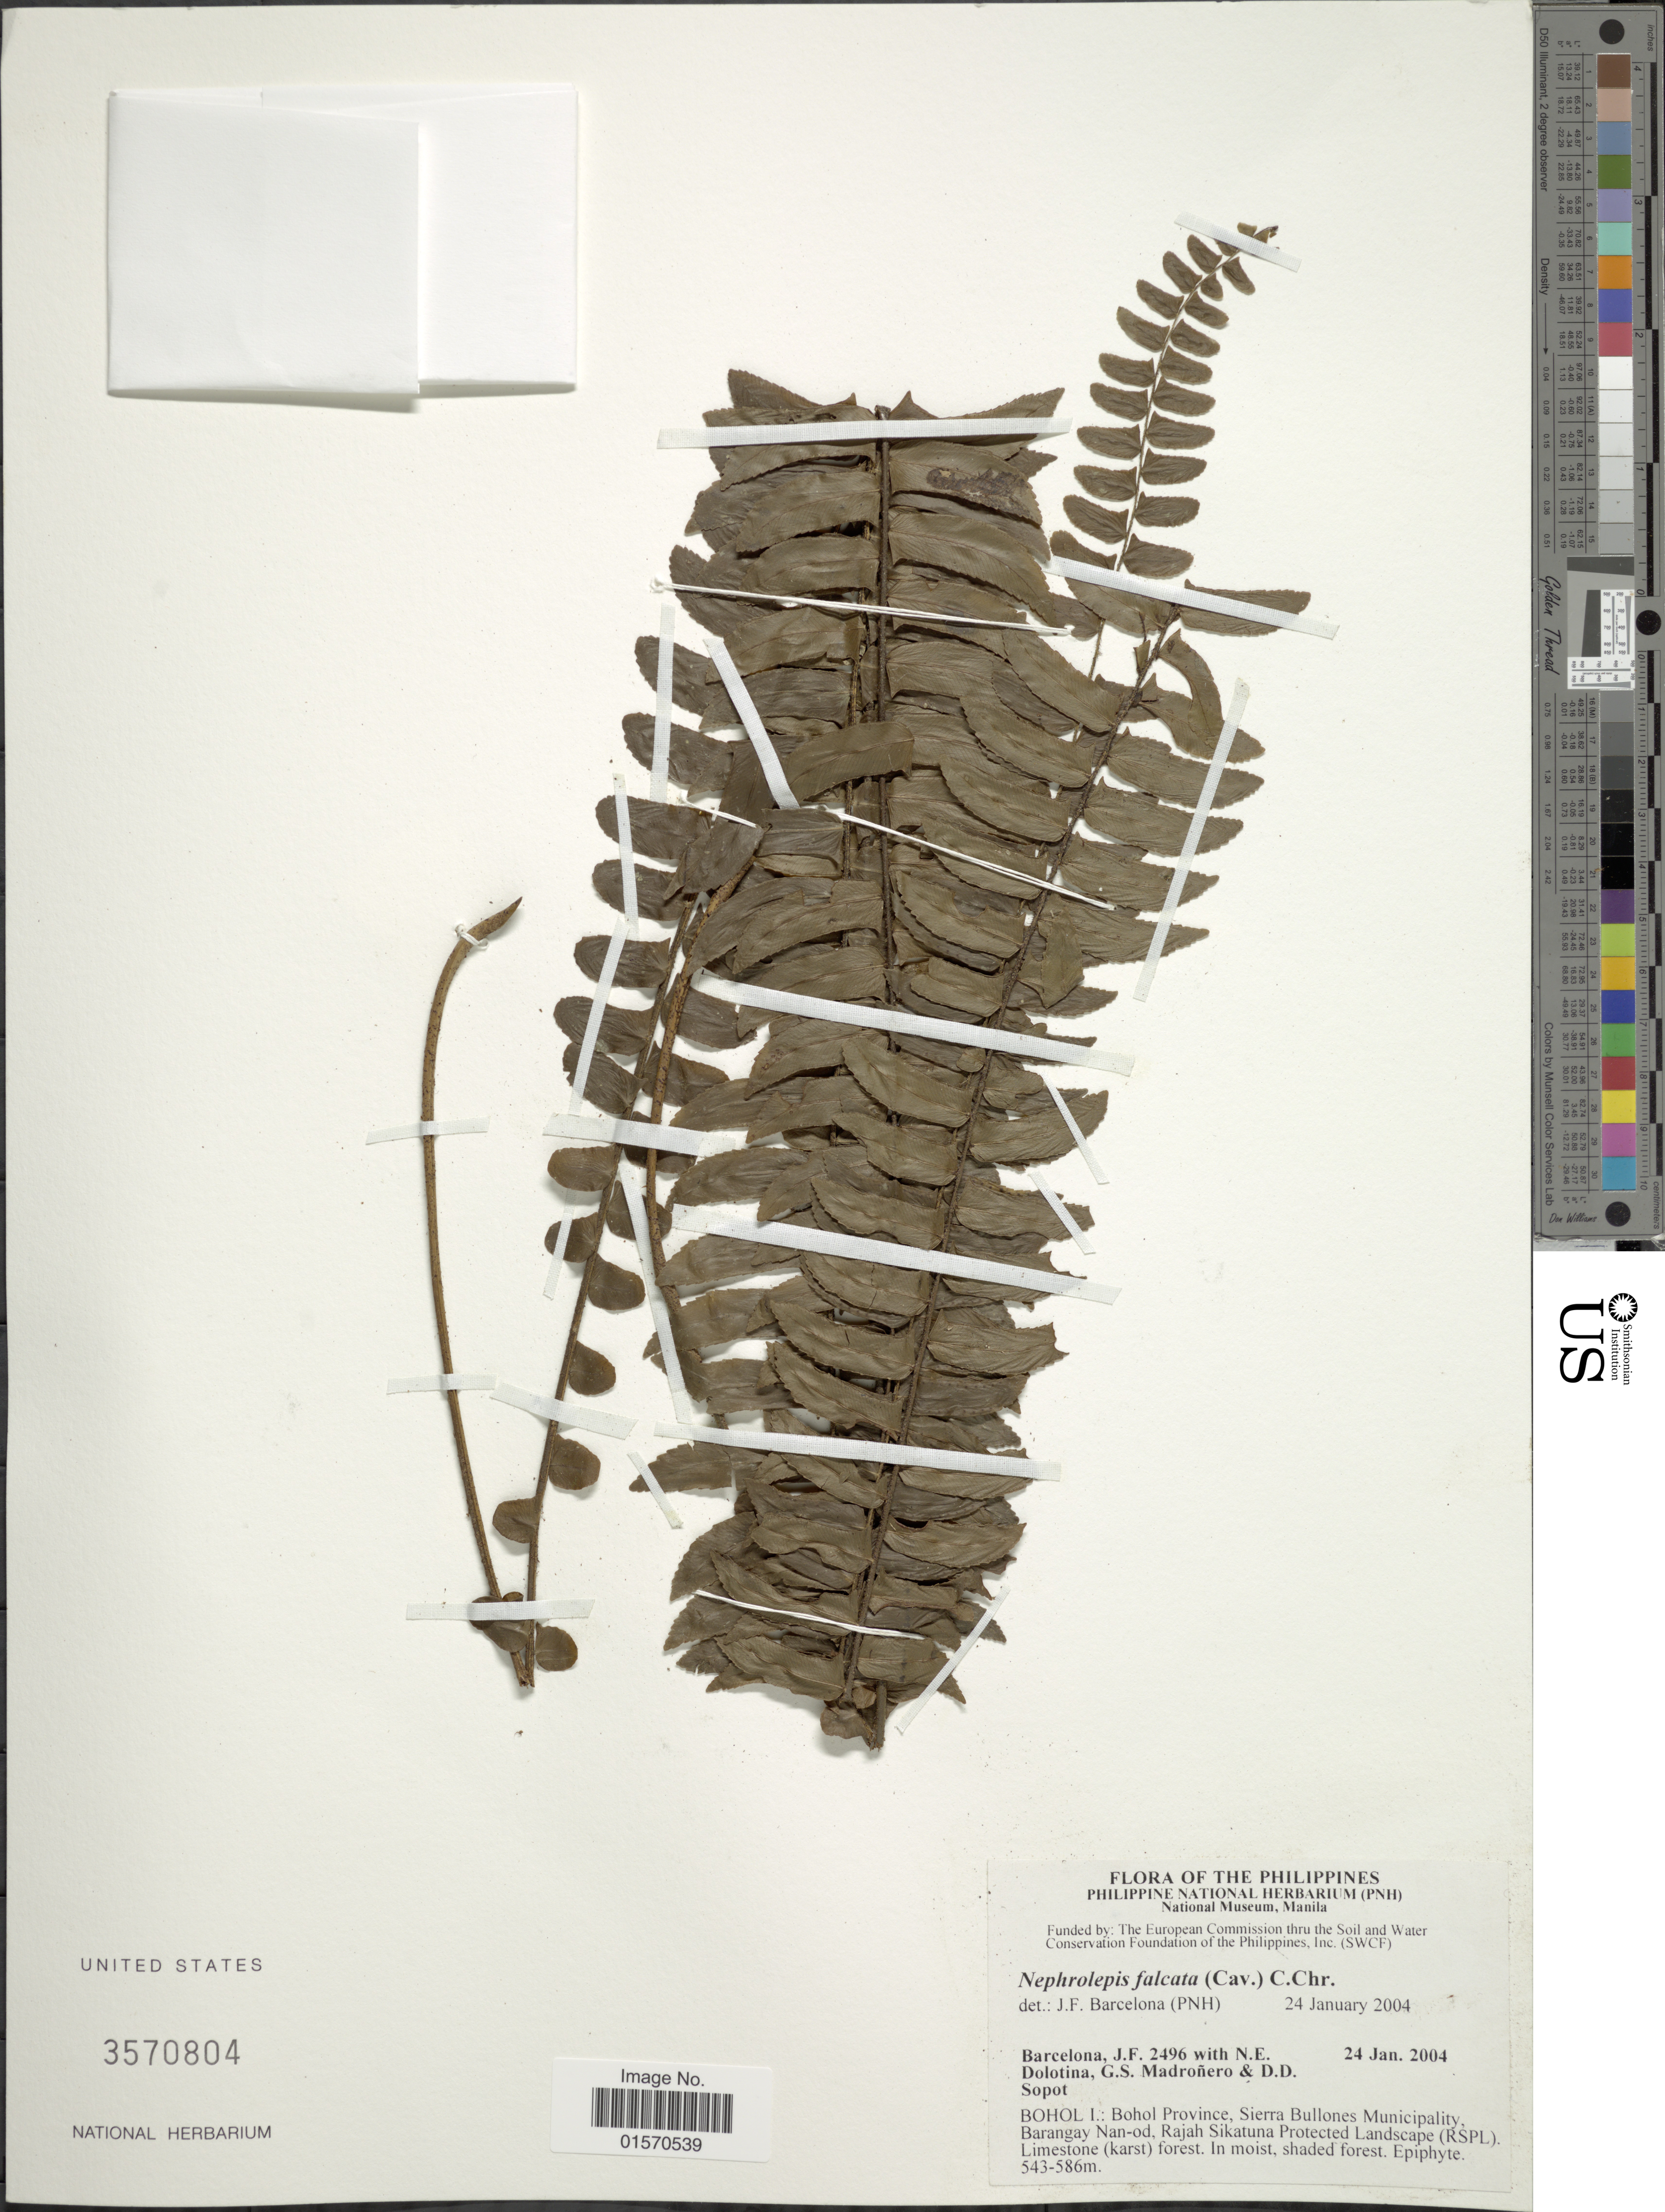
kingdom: Plantae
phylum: Tracheophyta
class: Polypodiopsida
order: Polypodiales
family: Nephrolepidaceae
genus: Nephrolepis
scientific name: Nephrolepis falcata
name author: (Cav.) C. Chr.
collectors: J. F. Barcelona, N. Dolotina, G. Madroñero & D. Sopot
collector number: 2496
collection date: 2004-01-24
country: Philippines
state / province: Central Visayas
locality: Bohol I.: Bohol Province, Sierra Bullones Municipality, Barangay Nan-od, Rajah Sikatuna Protected Landscape (RSPL). Limestone (karst) forest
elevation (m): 543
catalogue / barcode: US 3570804